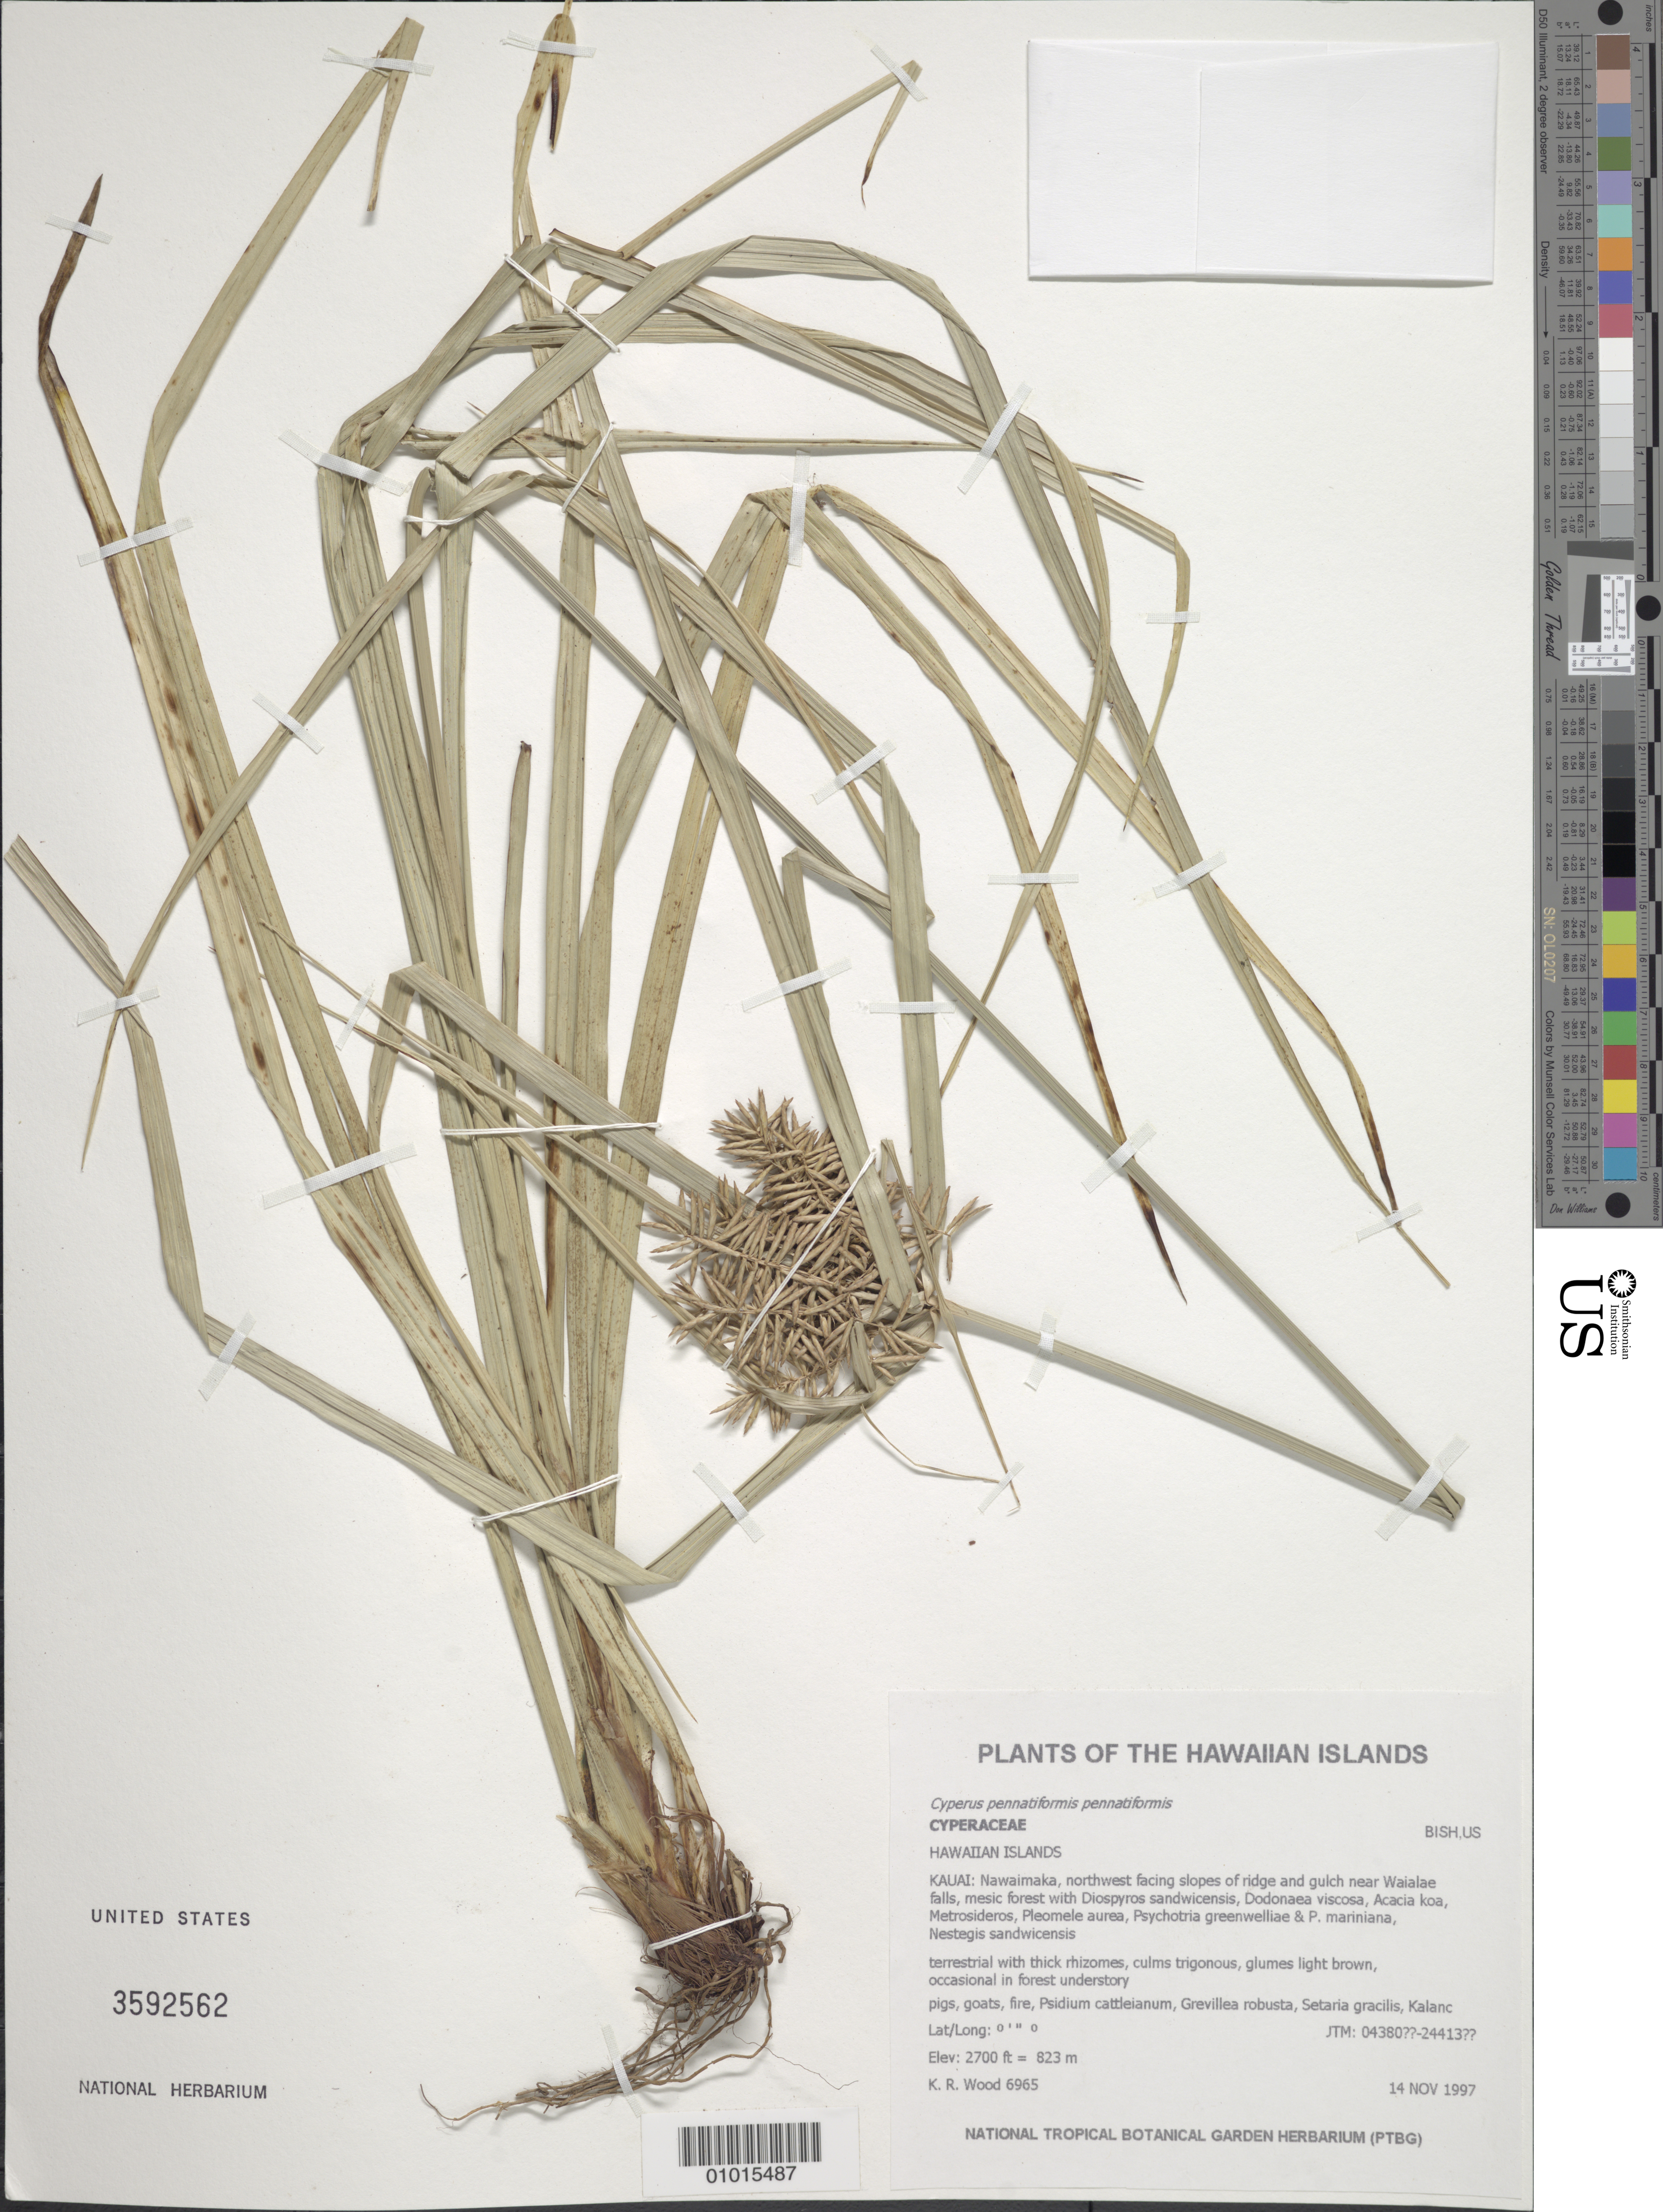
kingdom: Plantae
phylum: Tracheophyta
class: Liliopsida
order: Poales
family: Cyperaceae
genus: Cyperus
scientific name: Cyperus pennatiformis var. pennatiformis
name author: Kük.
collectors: K. R. Wood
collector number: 6965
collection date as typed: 14 Nov 1997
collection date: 1997-11-14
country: United States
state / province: Hawaii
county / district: Kauai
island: Kaua'i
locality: Nawaimaka, northwest facing slopes of ridge and gulch near Waialae falls.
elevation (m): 823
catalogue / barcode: US 3592562